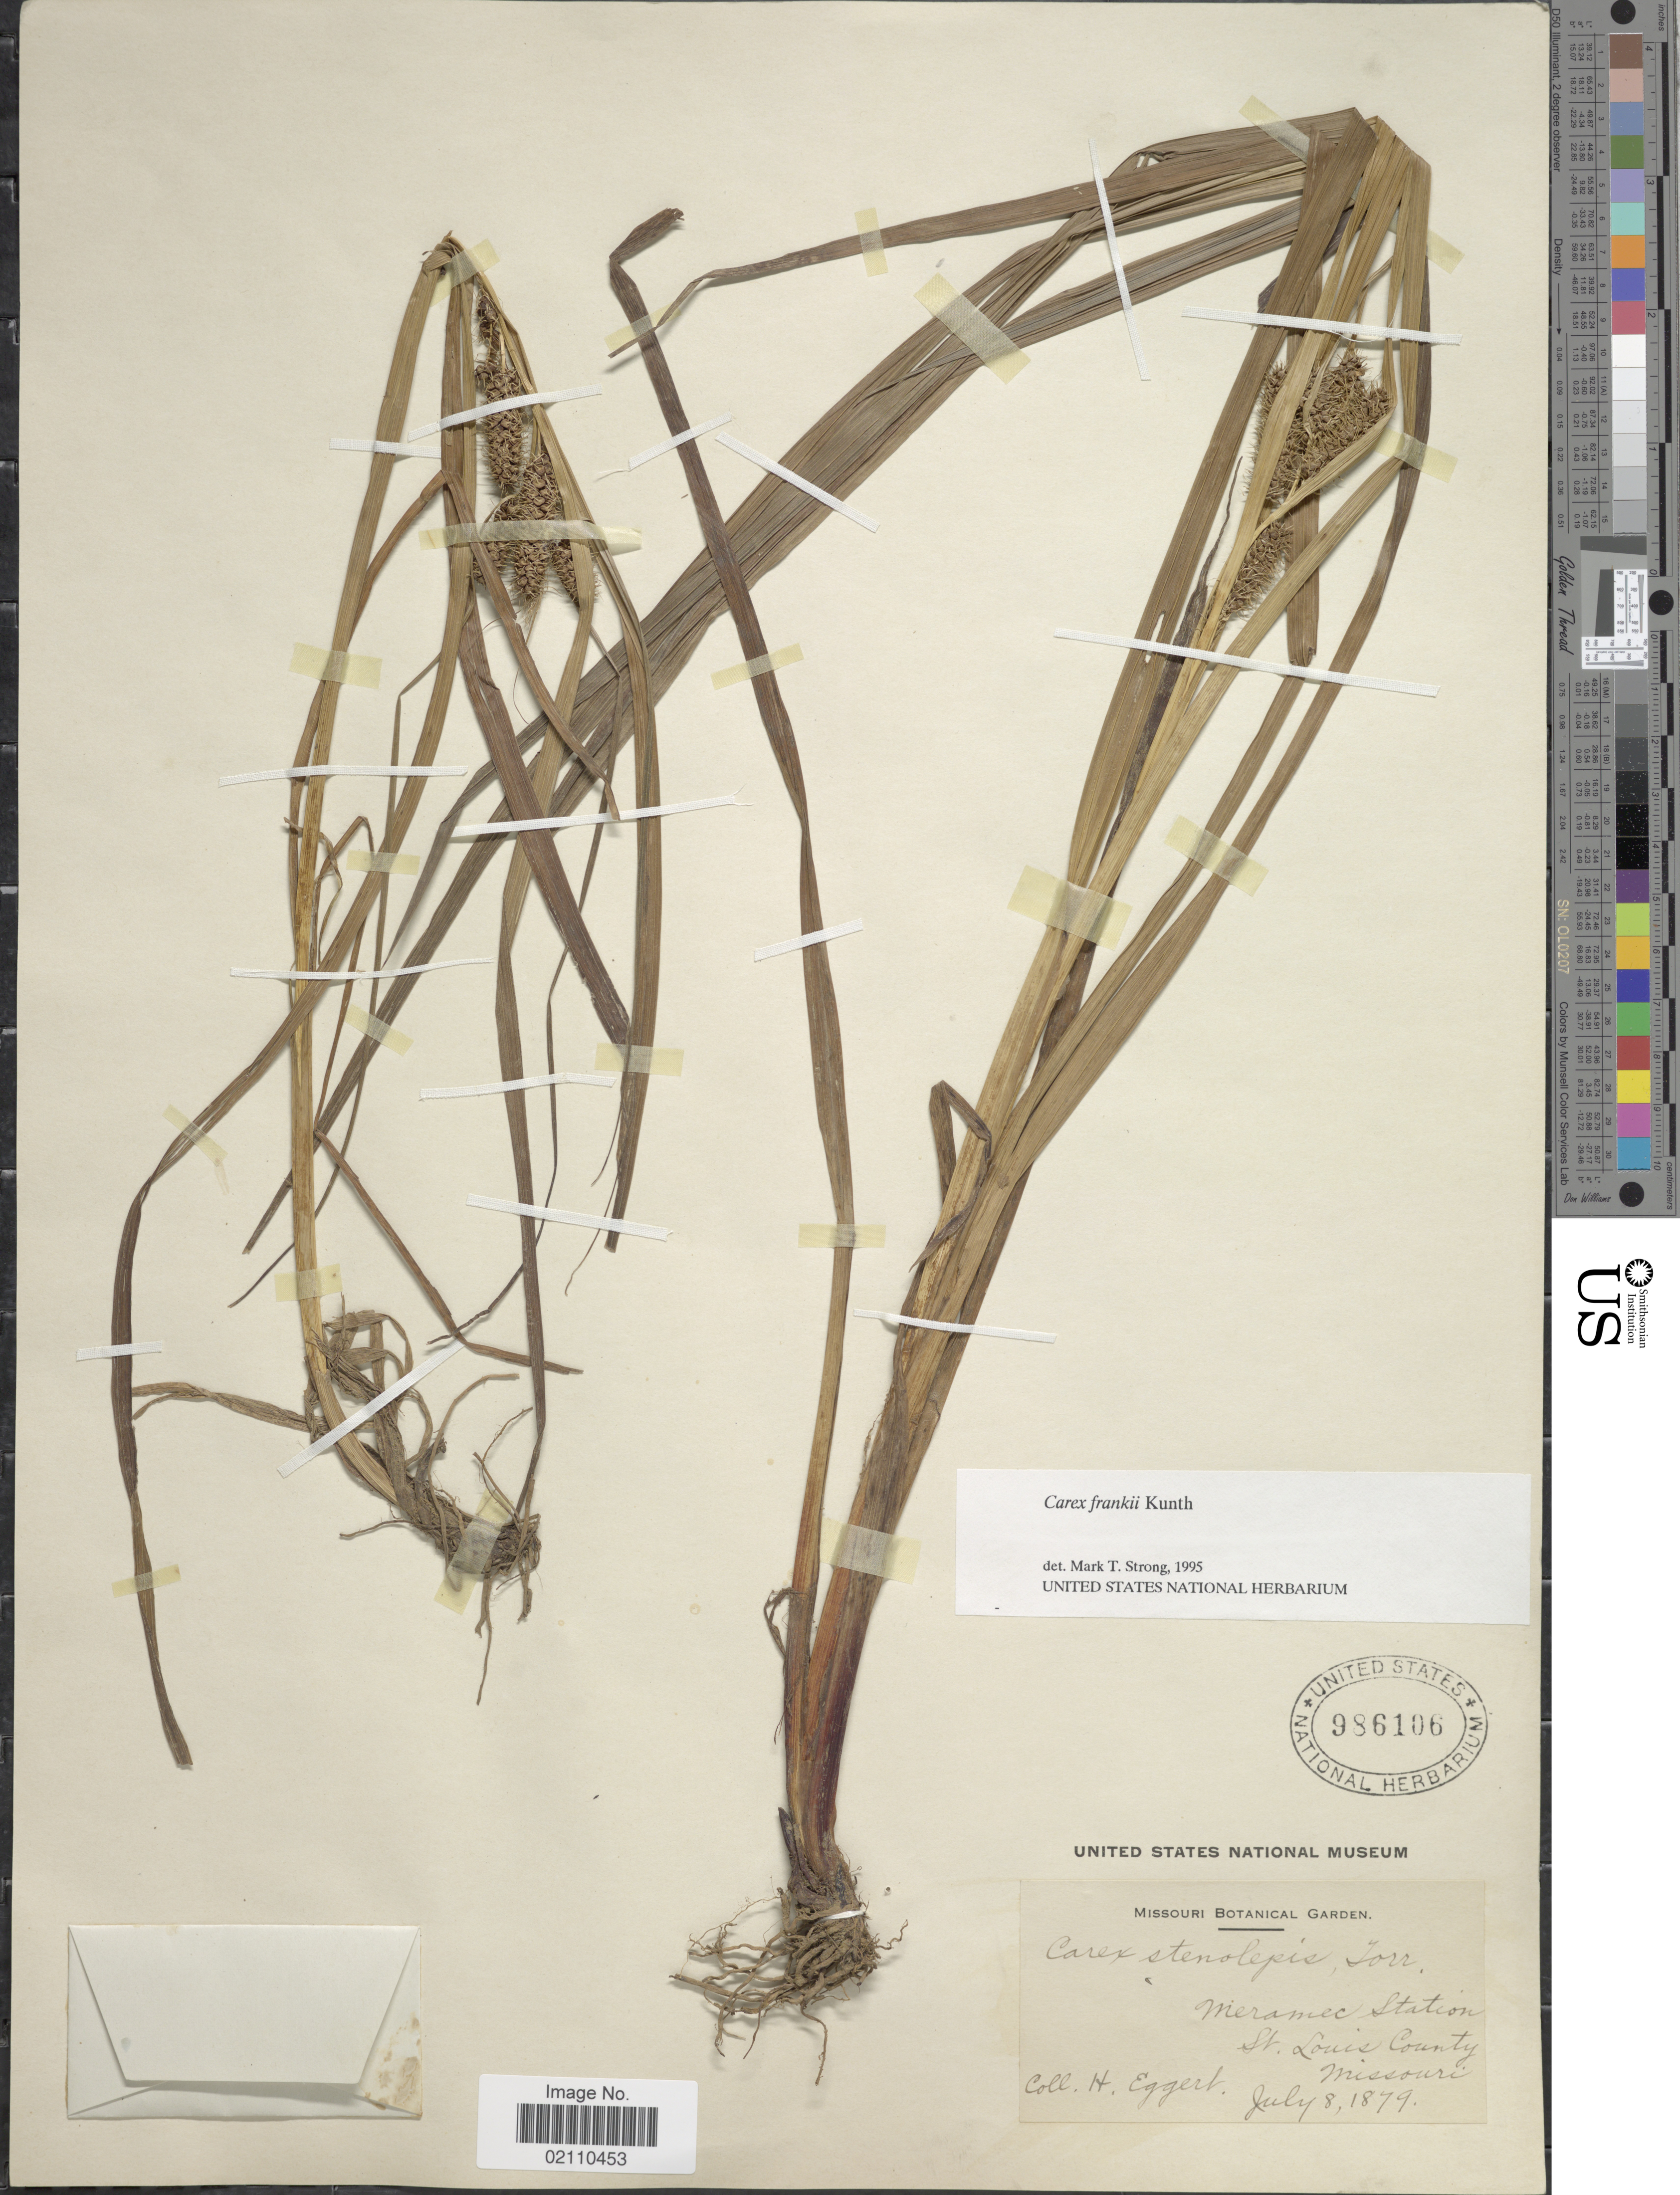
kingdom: Plantae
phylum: Tracheophyta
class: Liliopsida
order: Poales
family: Cyperaceae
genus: Carex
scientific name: Carex frankii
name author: Kunth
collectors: H. Eggert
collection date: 1879-07-08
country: United States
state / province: Missouri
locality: Mieramec Station, St. Louis County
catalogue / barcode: US 986106